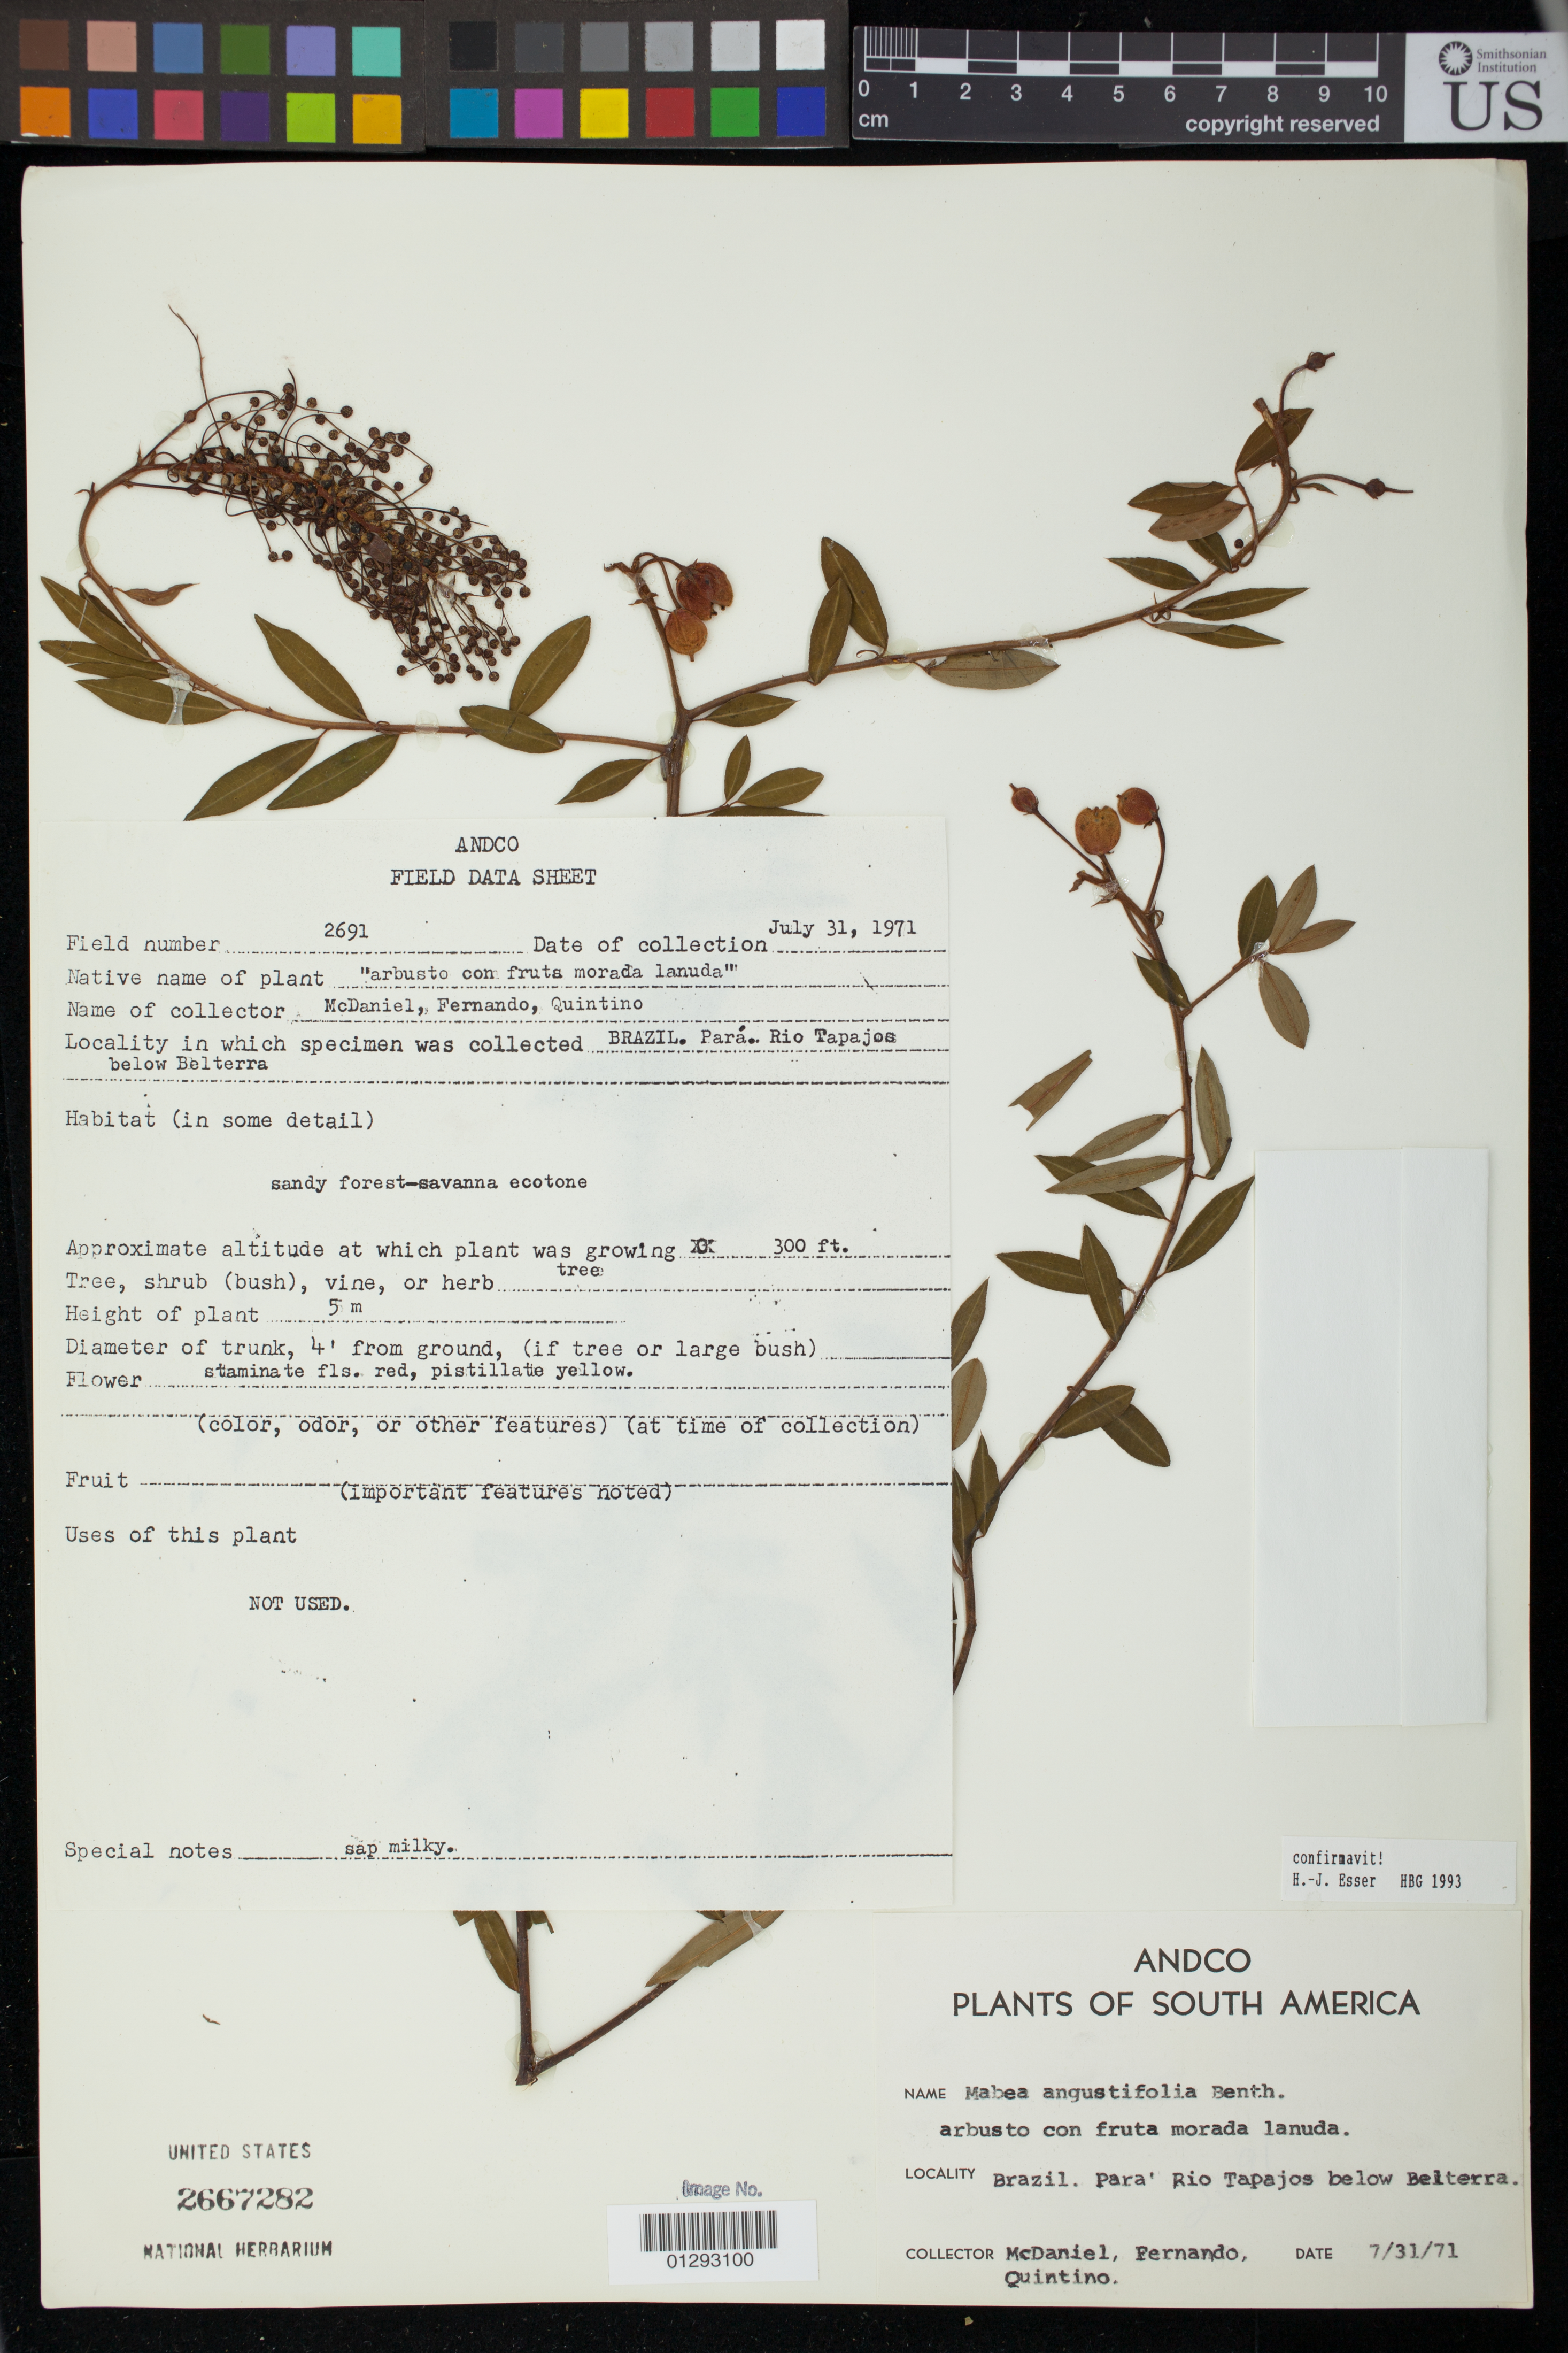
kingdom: Plantae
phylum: Tracheophyta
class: Magnoliopsida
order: Malpighiales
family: Euphorbiaceae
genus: Mabea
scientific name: Mabea angustifolia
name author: Spruce ex Benth.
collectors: -- McDaniel, -- Fernando & -- Quintino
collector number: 2691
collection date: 1971-07-31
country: Brazil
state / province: Para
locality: Rio Tapajos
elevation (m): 91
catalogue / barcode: US 2667282